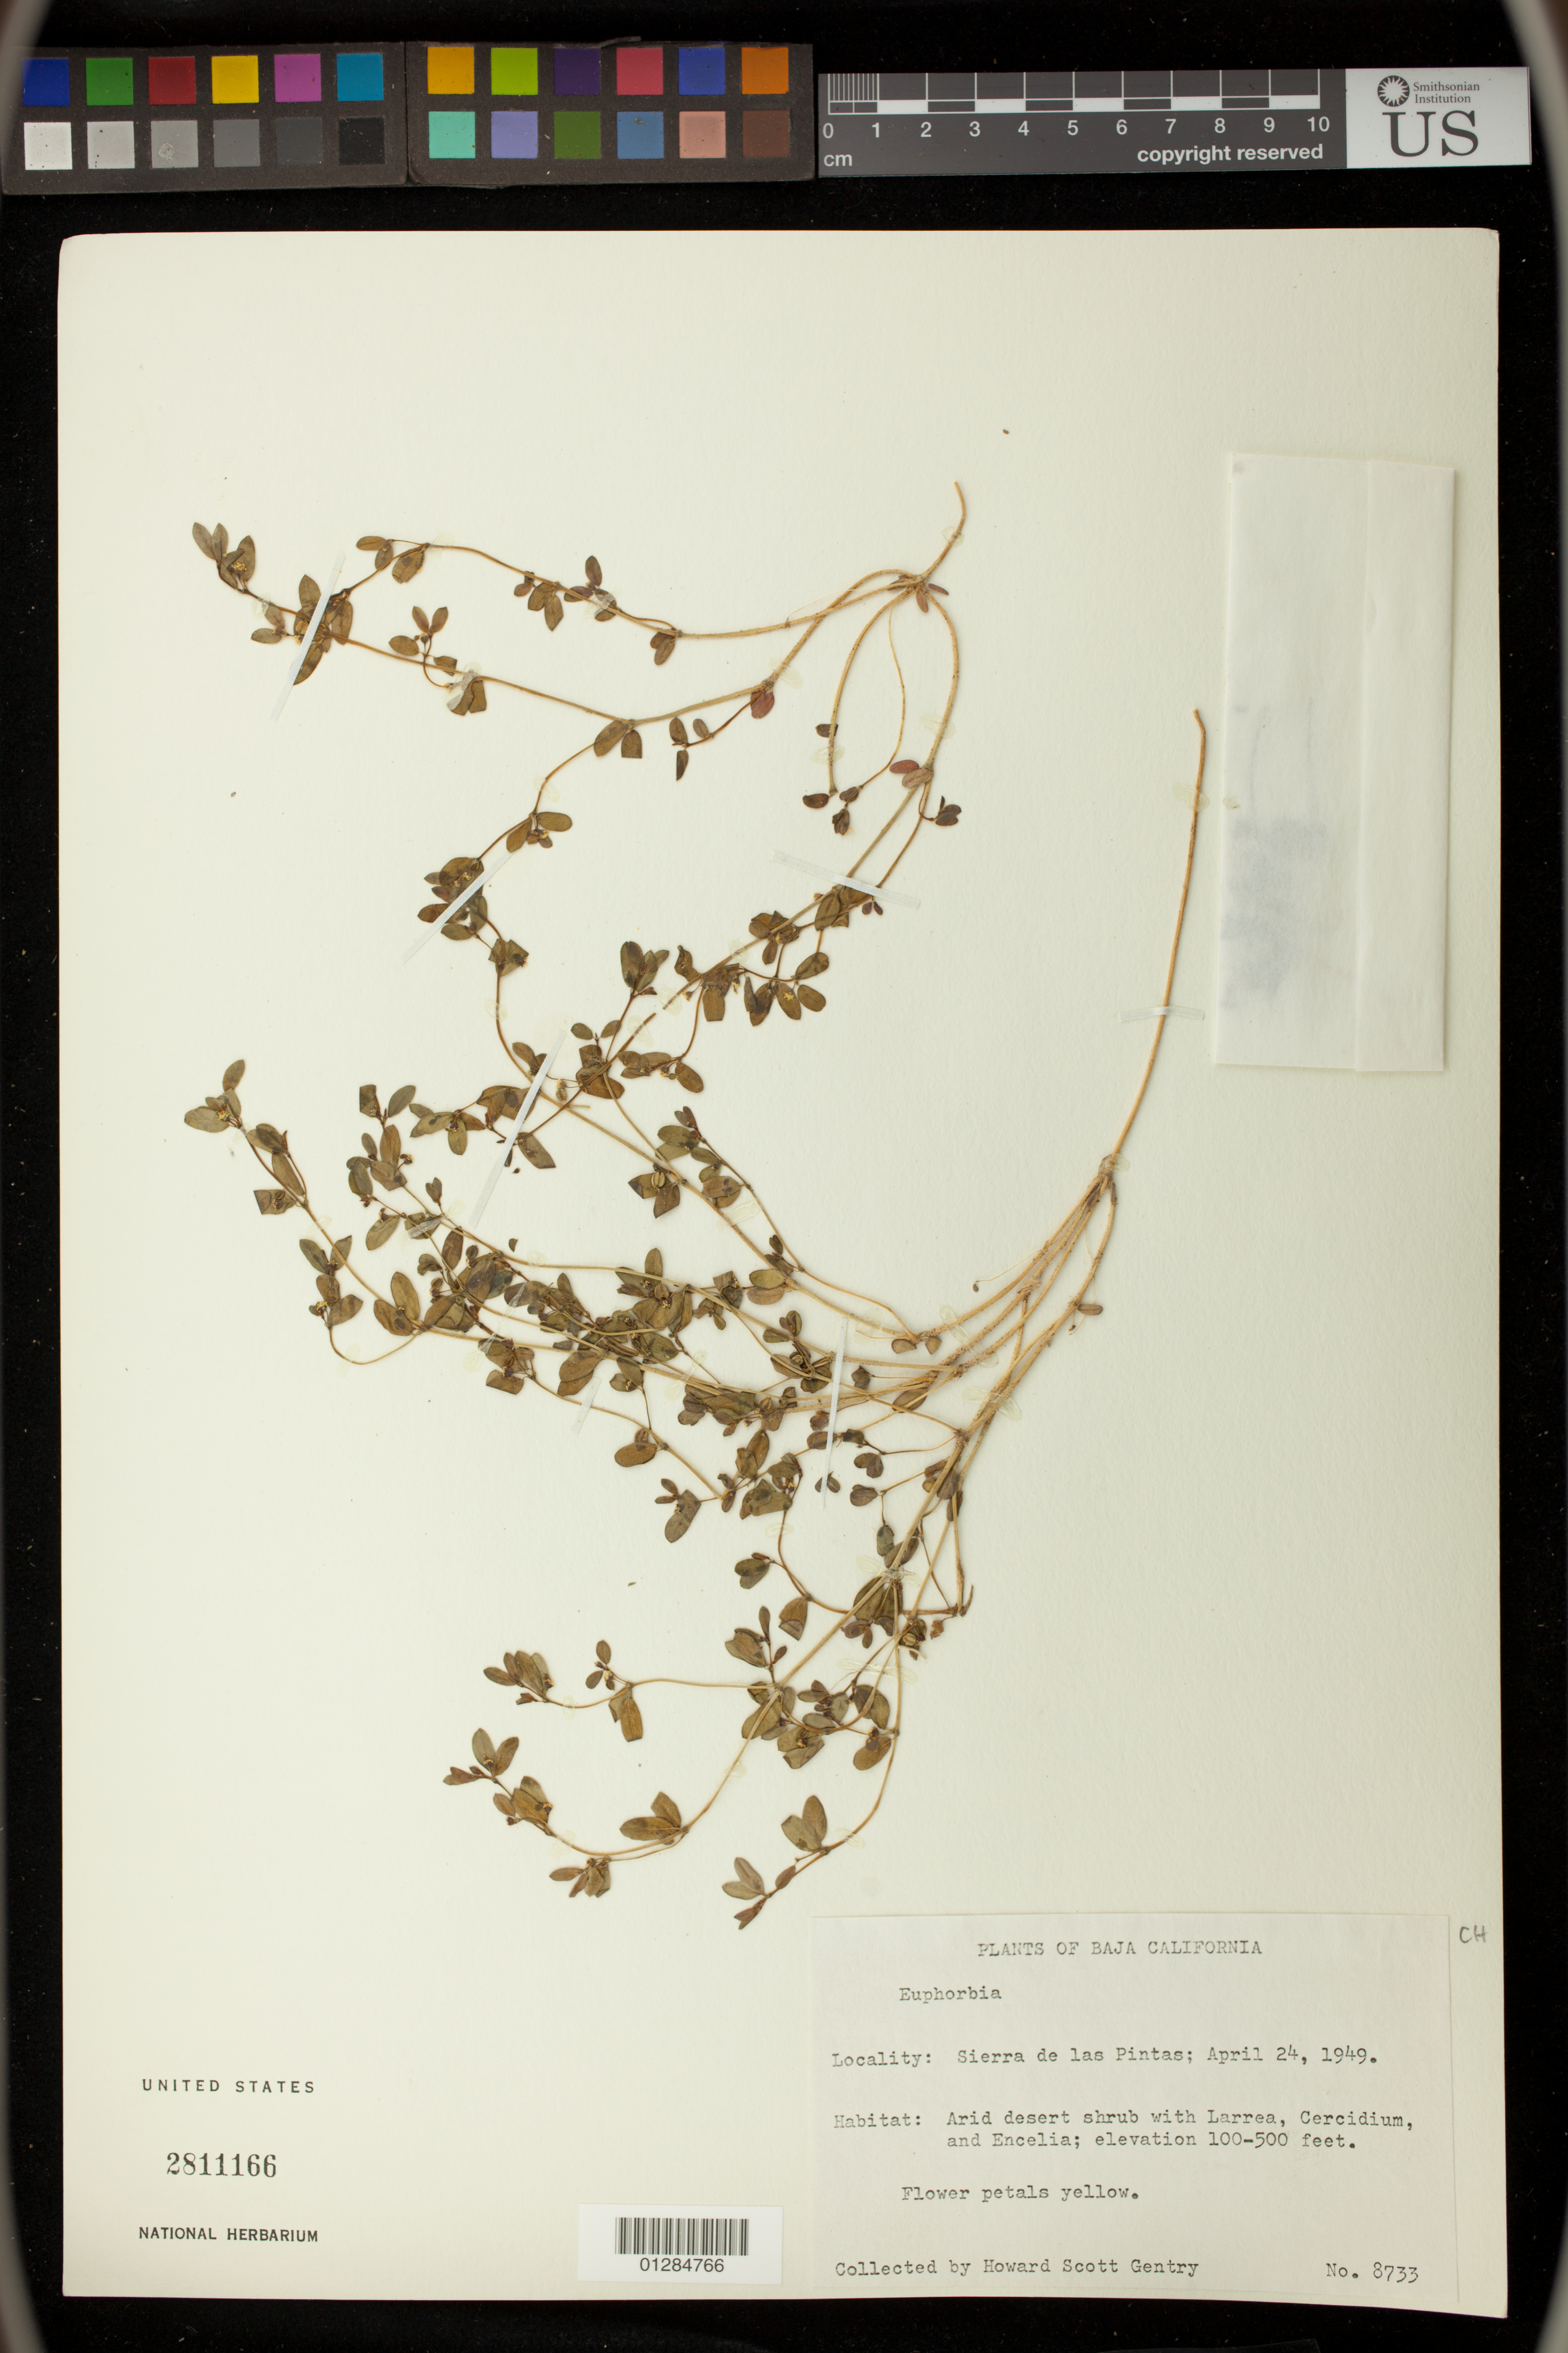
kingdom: Plantae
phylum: Tracheophyta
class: Magnoliopsida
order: Malpighiales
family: Euphorbiaceae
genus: Euphorbia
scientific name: Euphorbia sp.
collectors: H. S. Gentry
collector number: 8733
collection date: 1949-04-24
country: Mexico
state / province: Baja California Norte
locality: Sierra de las Pintas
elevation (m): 30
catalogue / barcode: US 2811166